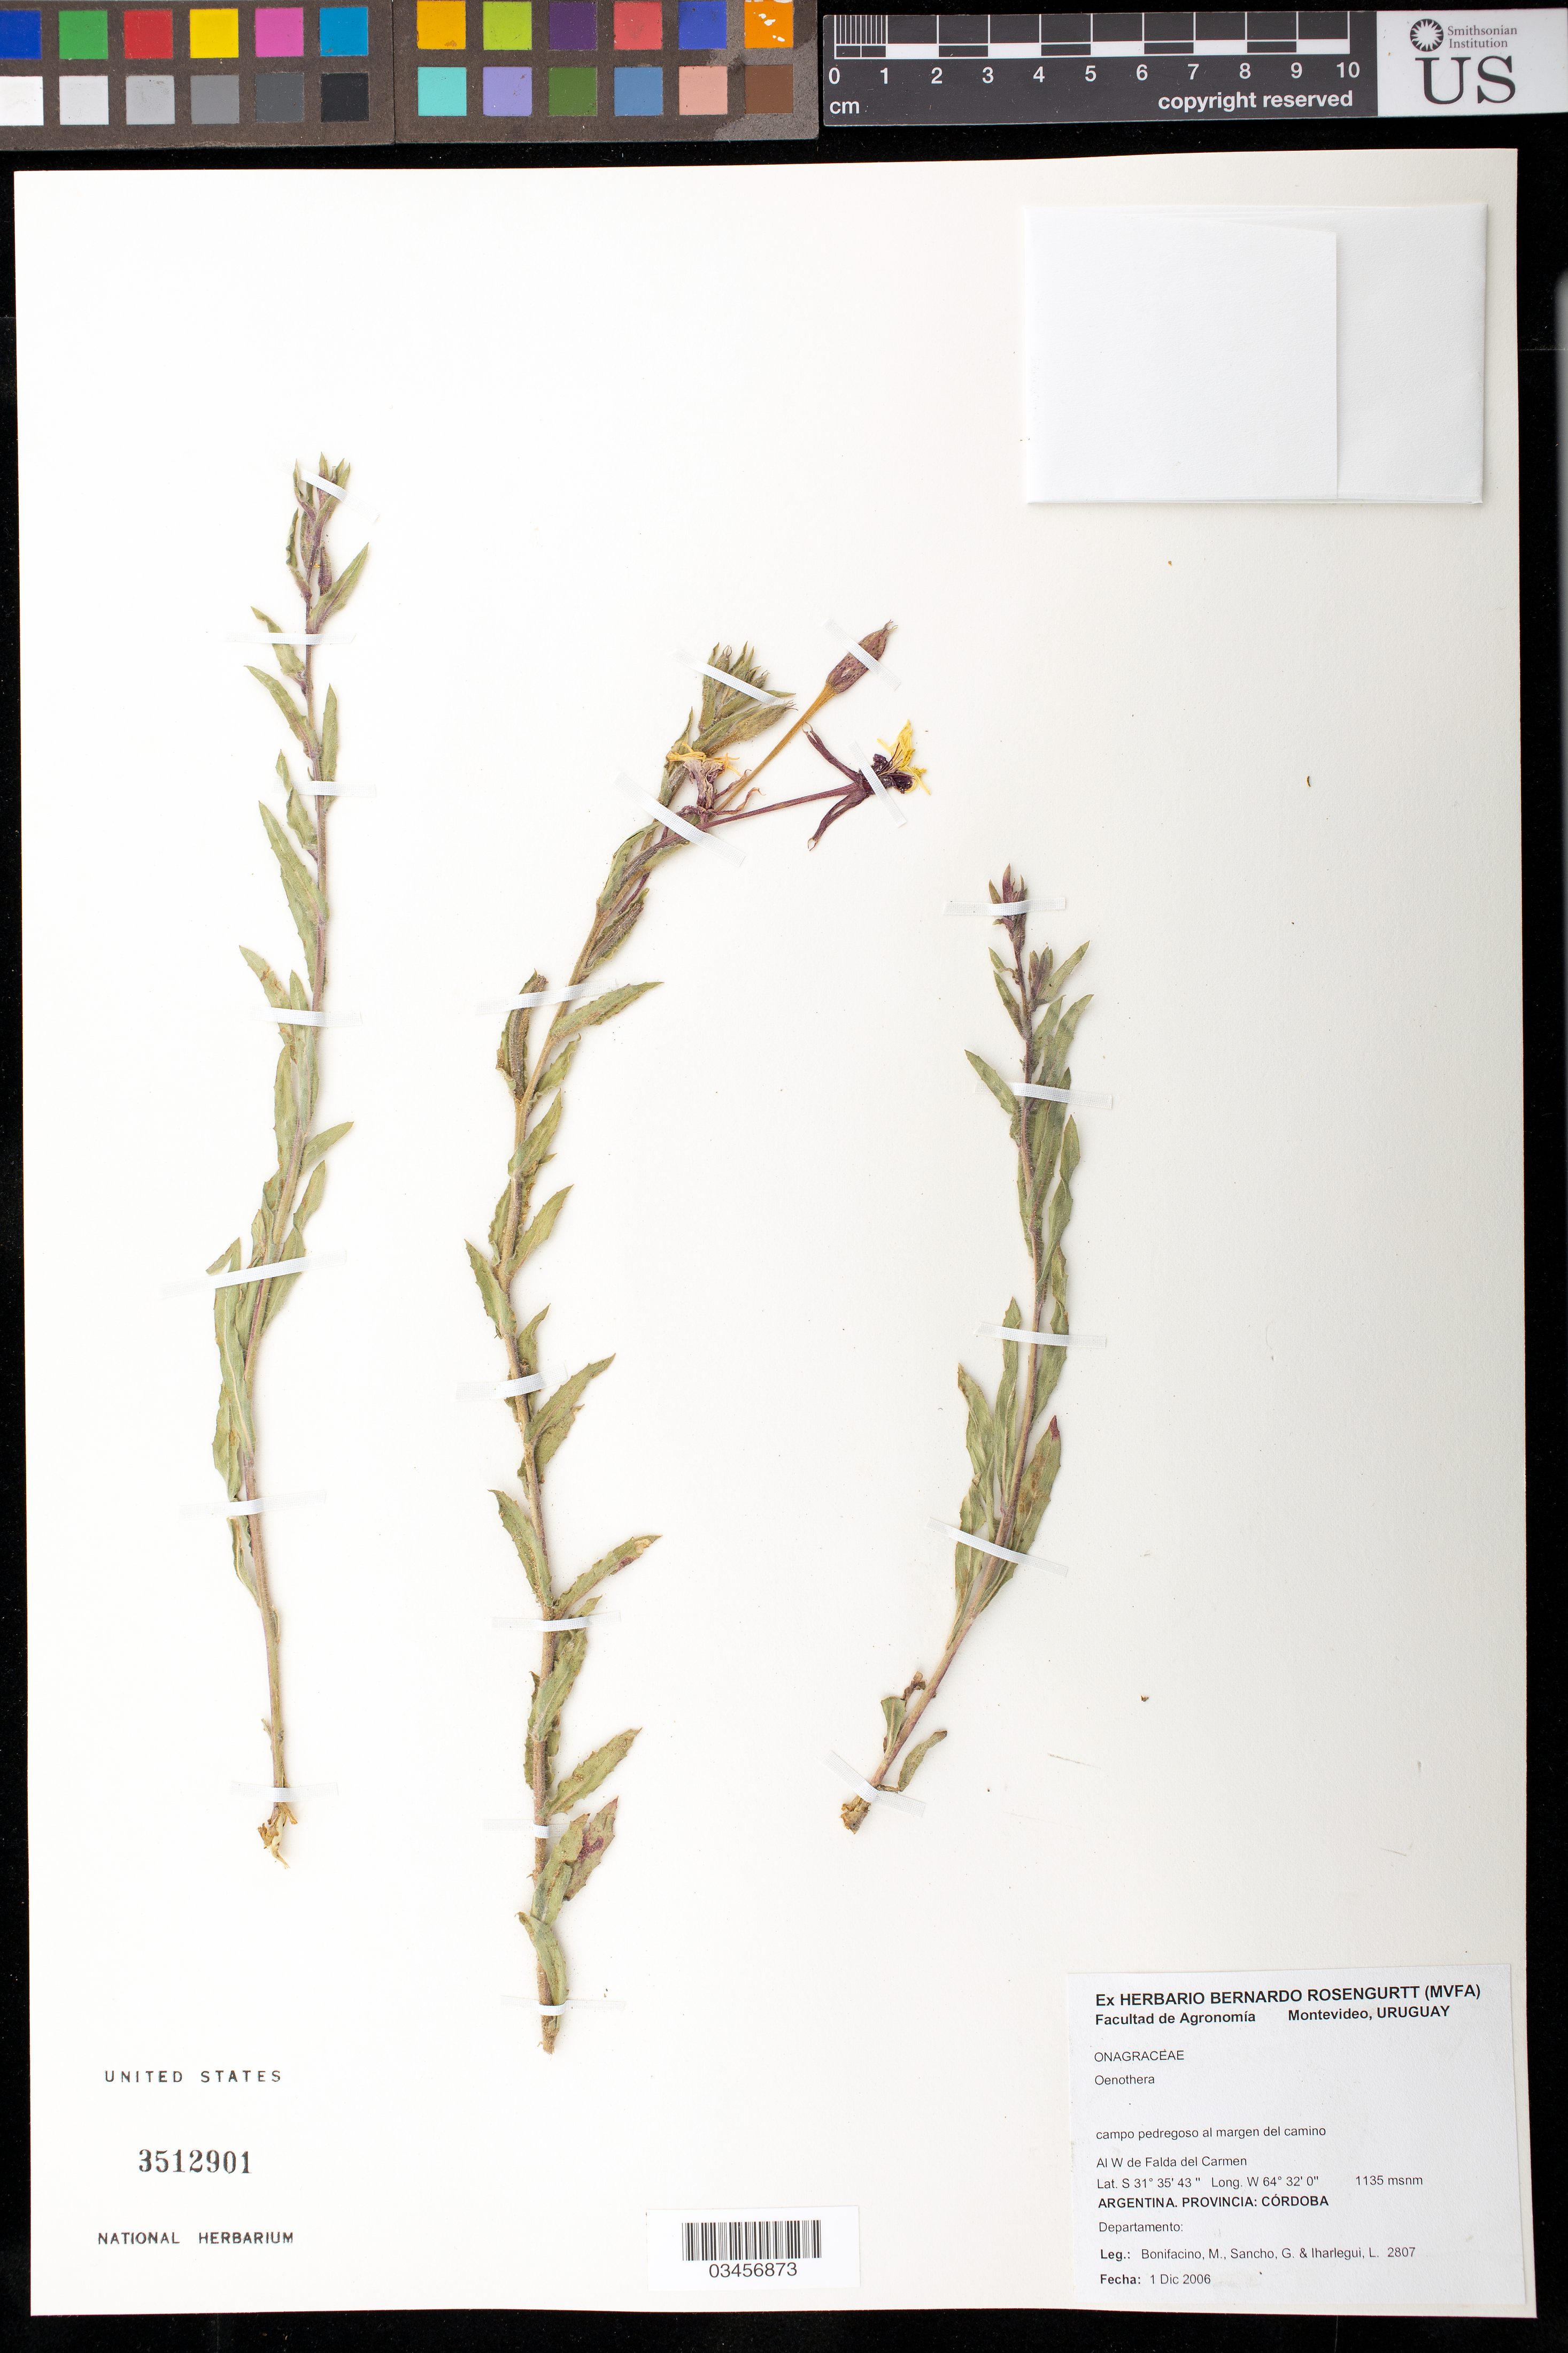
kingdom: Plantae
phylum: Tracheophyta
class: Magnoliopsida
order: Myrtales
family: Onagraceae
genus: Oenothera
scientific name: Oenothera picensis subsp. cordobensis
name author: W. Dietr.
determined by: Wagner, W. L., (BOT), Smithsonian Institution - National Museum of Natural History (UNITED STATES)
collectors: M. Bonifacino, G. Sancho & L. Iharlegui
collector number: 2807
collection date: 2006-12-01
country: Argentina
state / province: Córdoba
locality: Falda del Carmen, al W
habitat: Campo pedregoso al margen del camino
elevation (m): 1135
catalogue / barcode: US 3512901